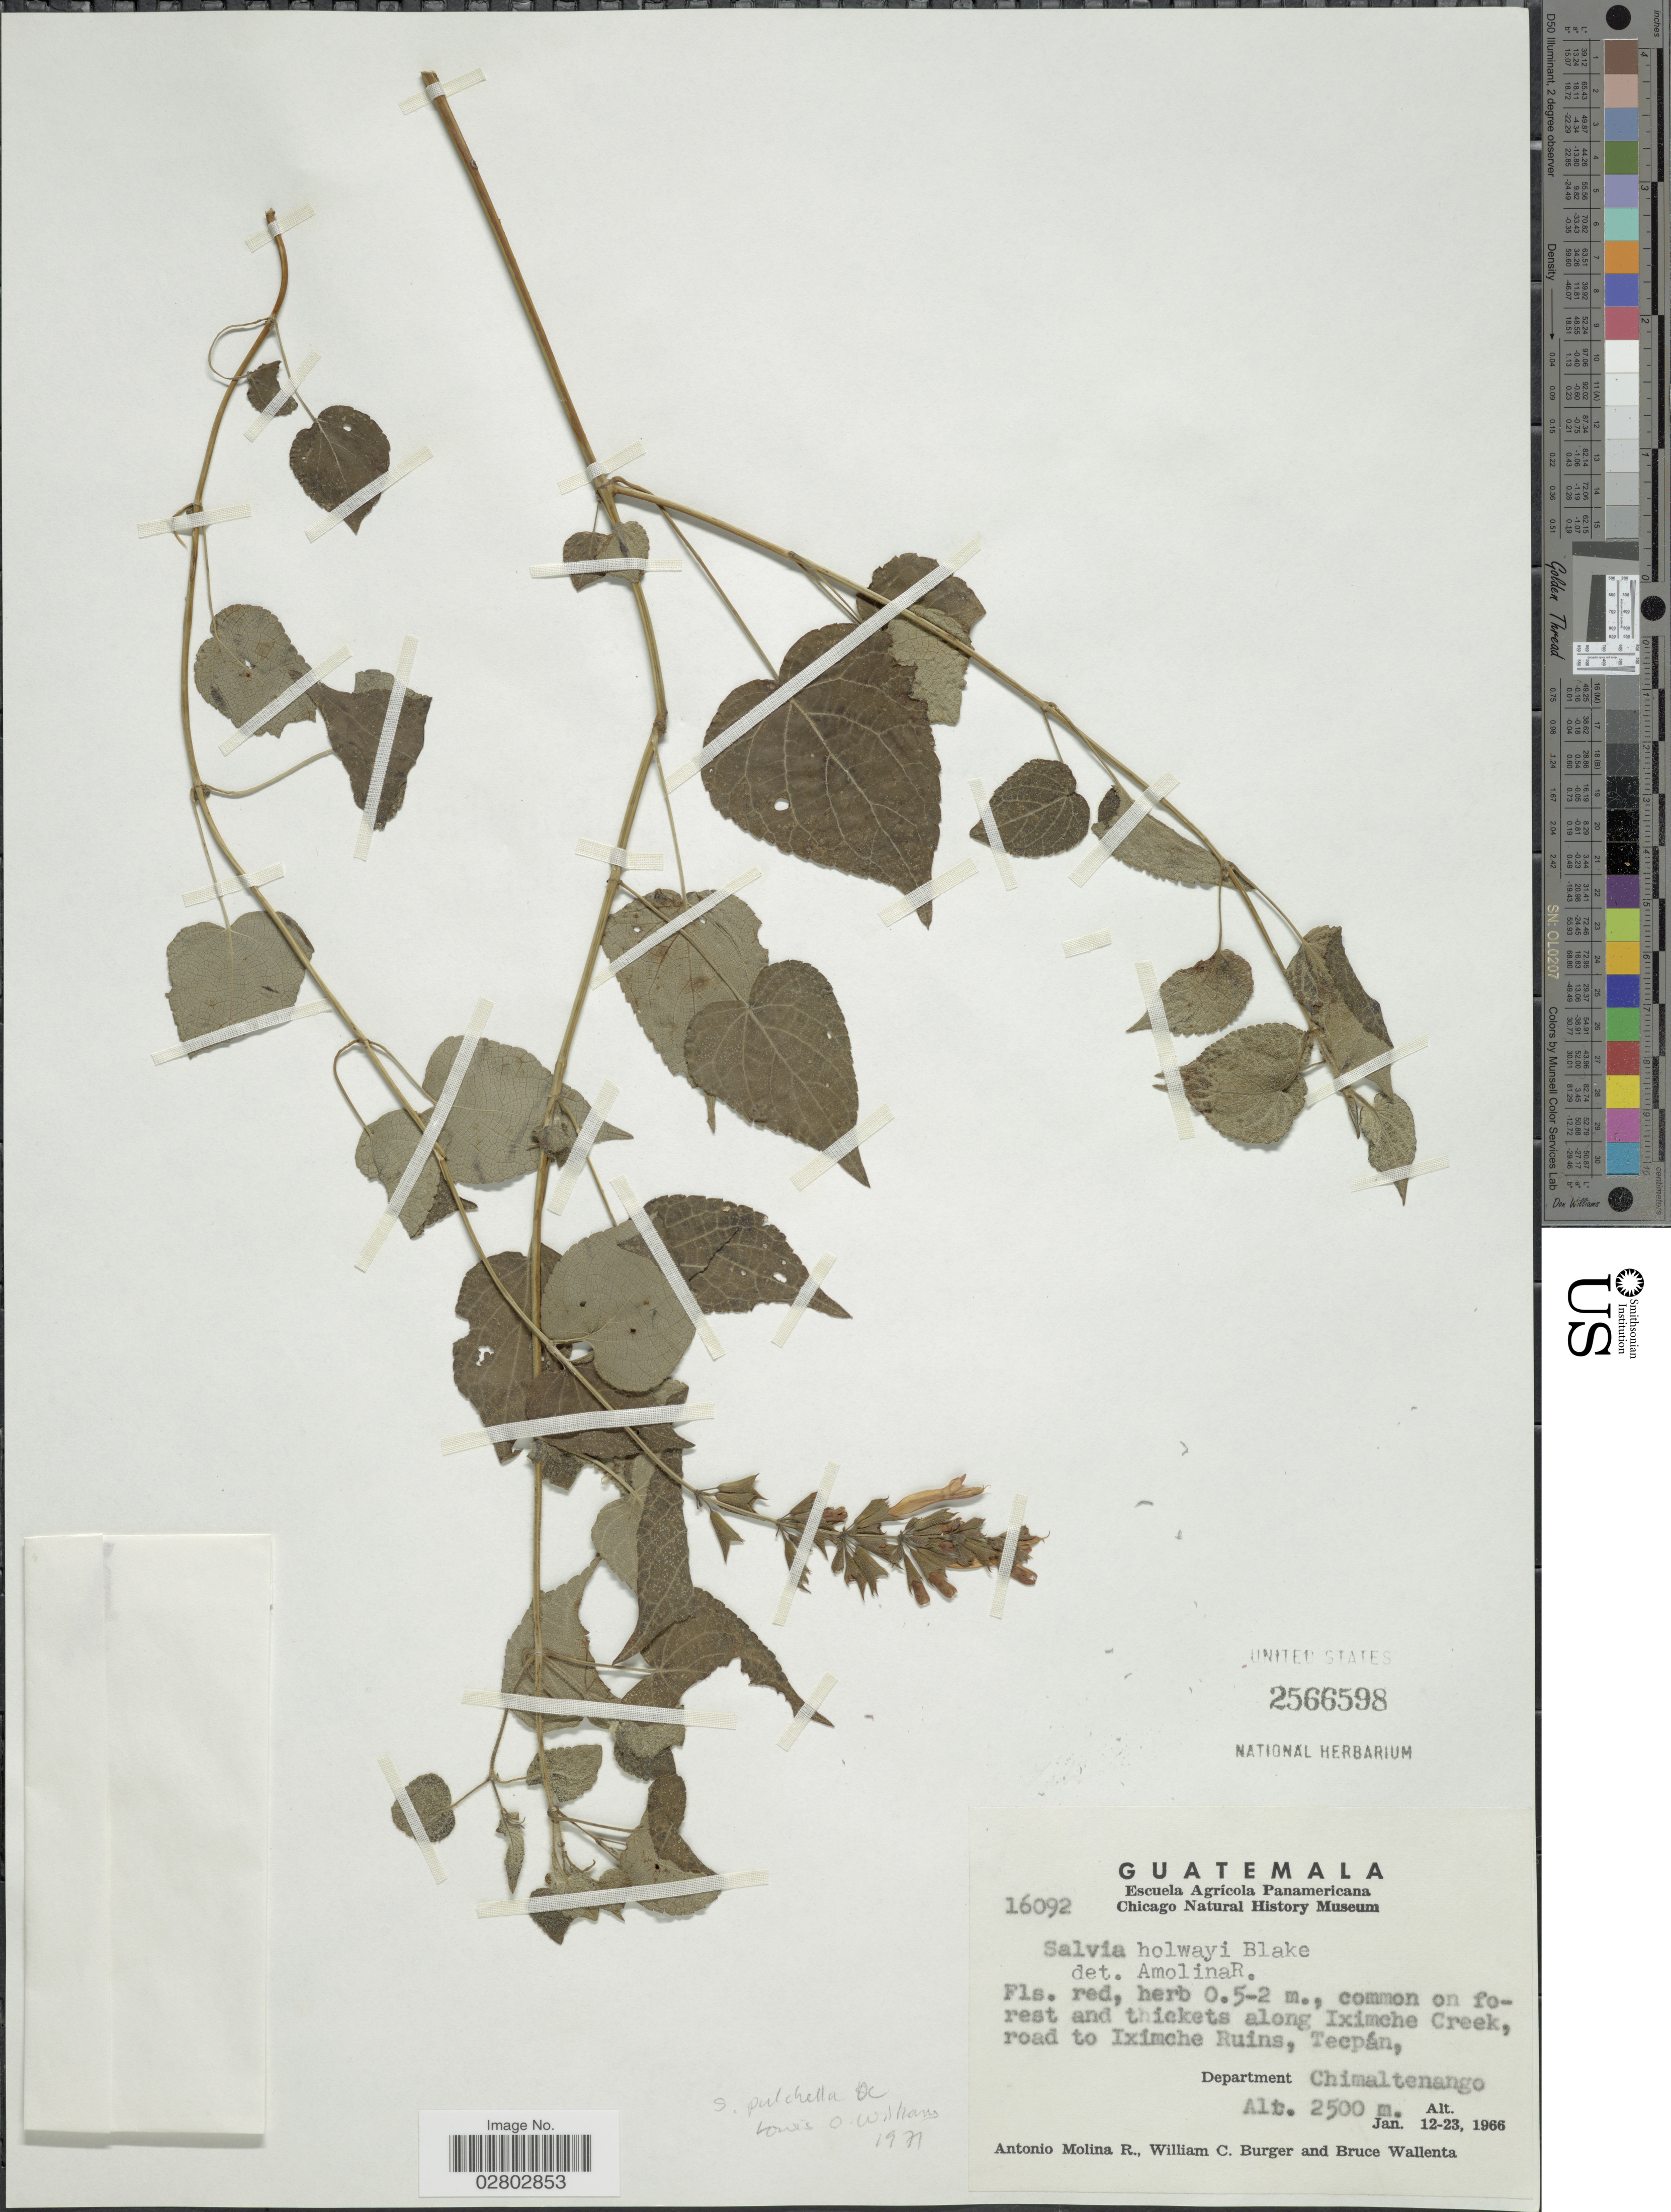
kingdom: Plantae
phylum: Tracheophyta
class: Magnoliopsida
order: Lamiales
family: Lamiaceae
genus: Salvia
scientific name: Salvia pulchella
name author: DC.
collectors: A. Molina R., W. Burger & B. Wallenta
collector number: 16092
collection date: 1966-01-12/1966-01-23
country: Guatemala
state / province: Chimaltenango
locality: Common on forest and thickets along Iximche Creek, road to Iximche Ruins, Tecpán, Department Chimaltenango.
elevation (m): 2500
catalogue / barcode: US 2566598